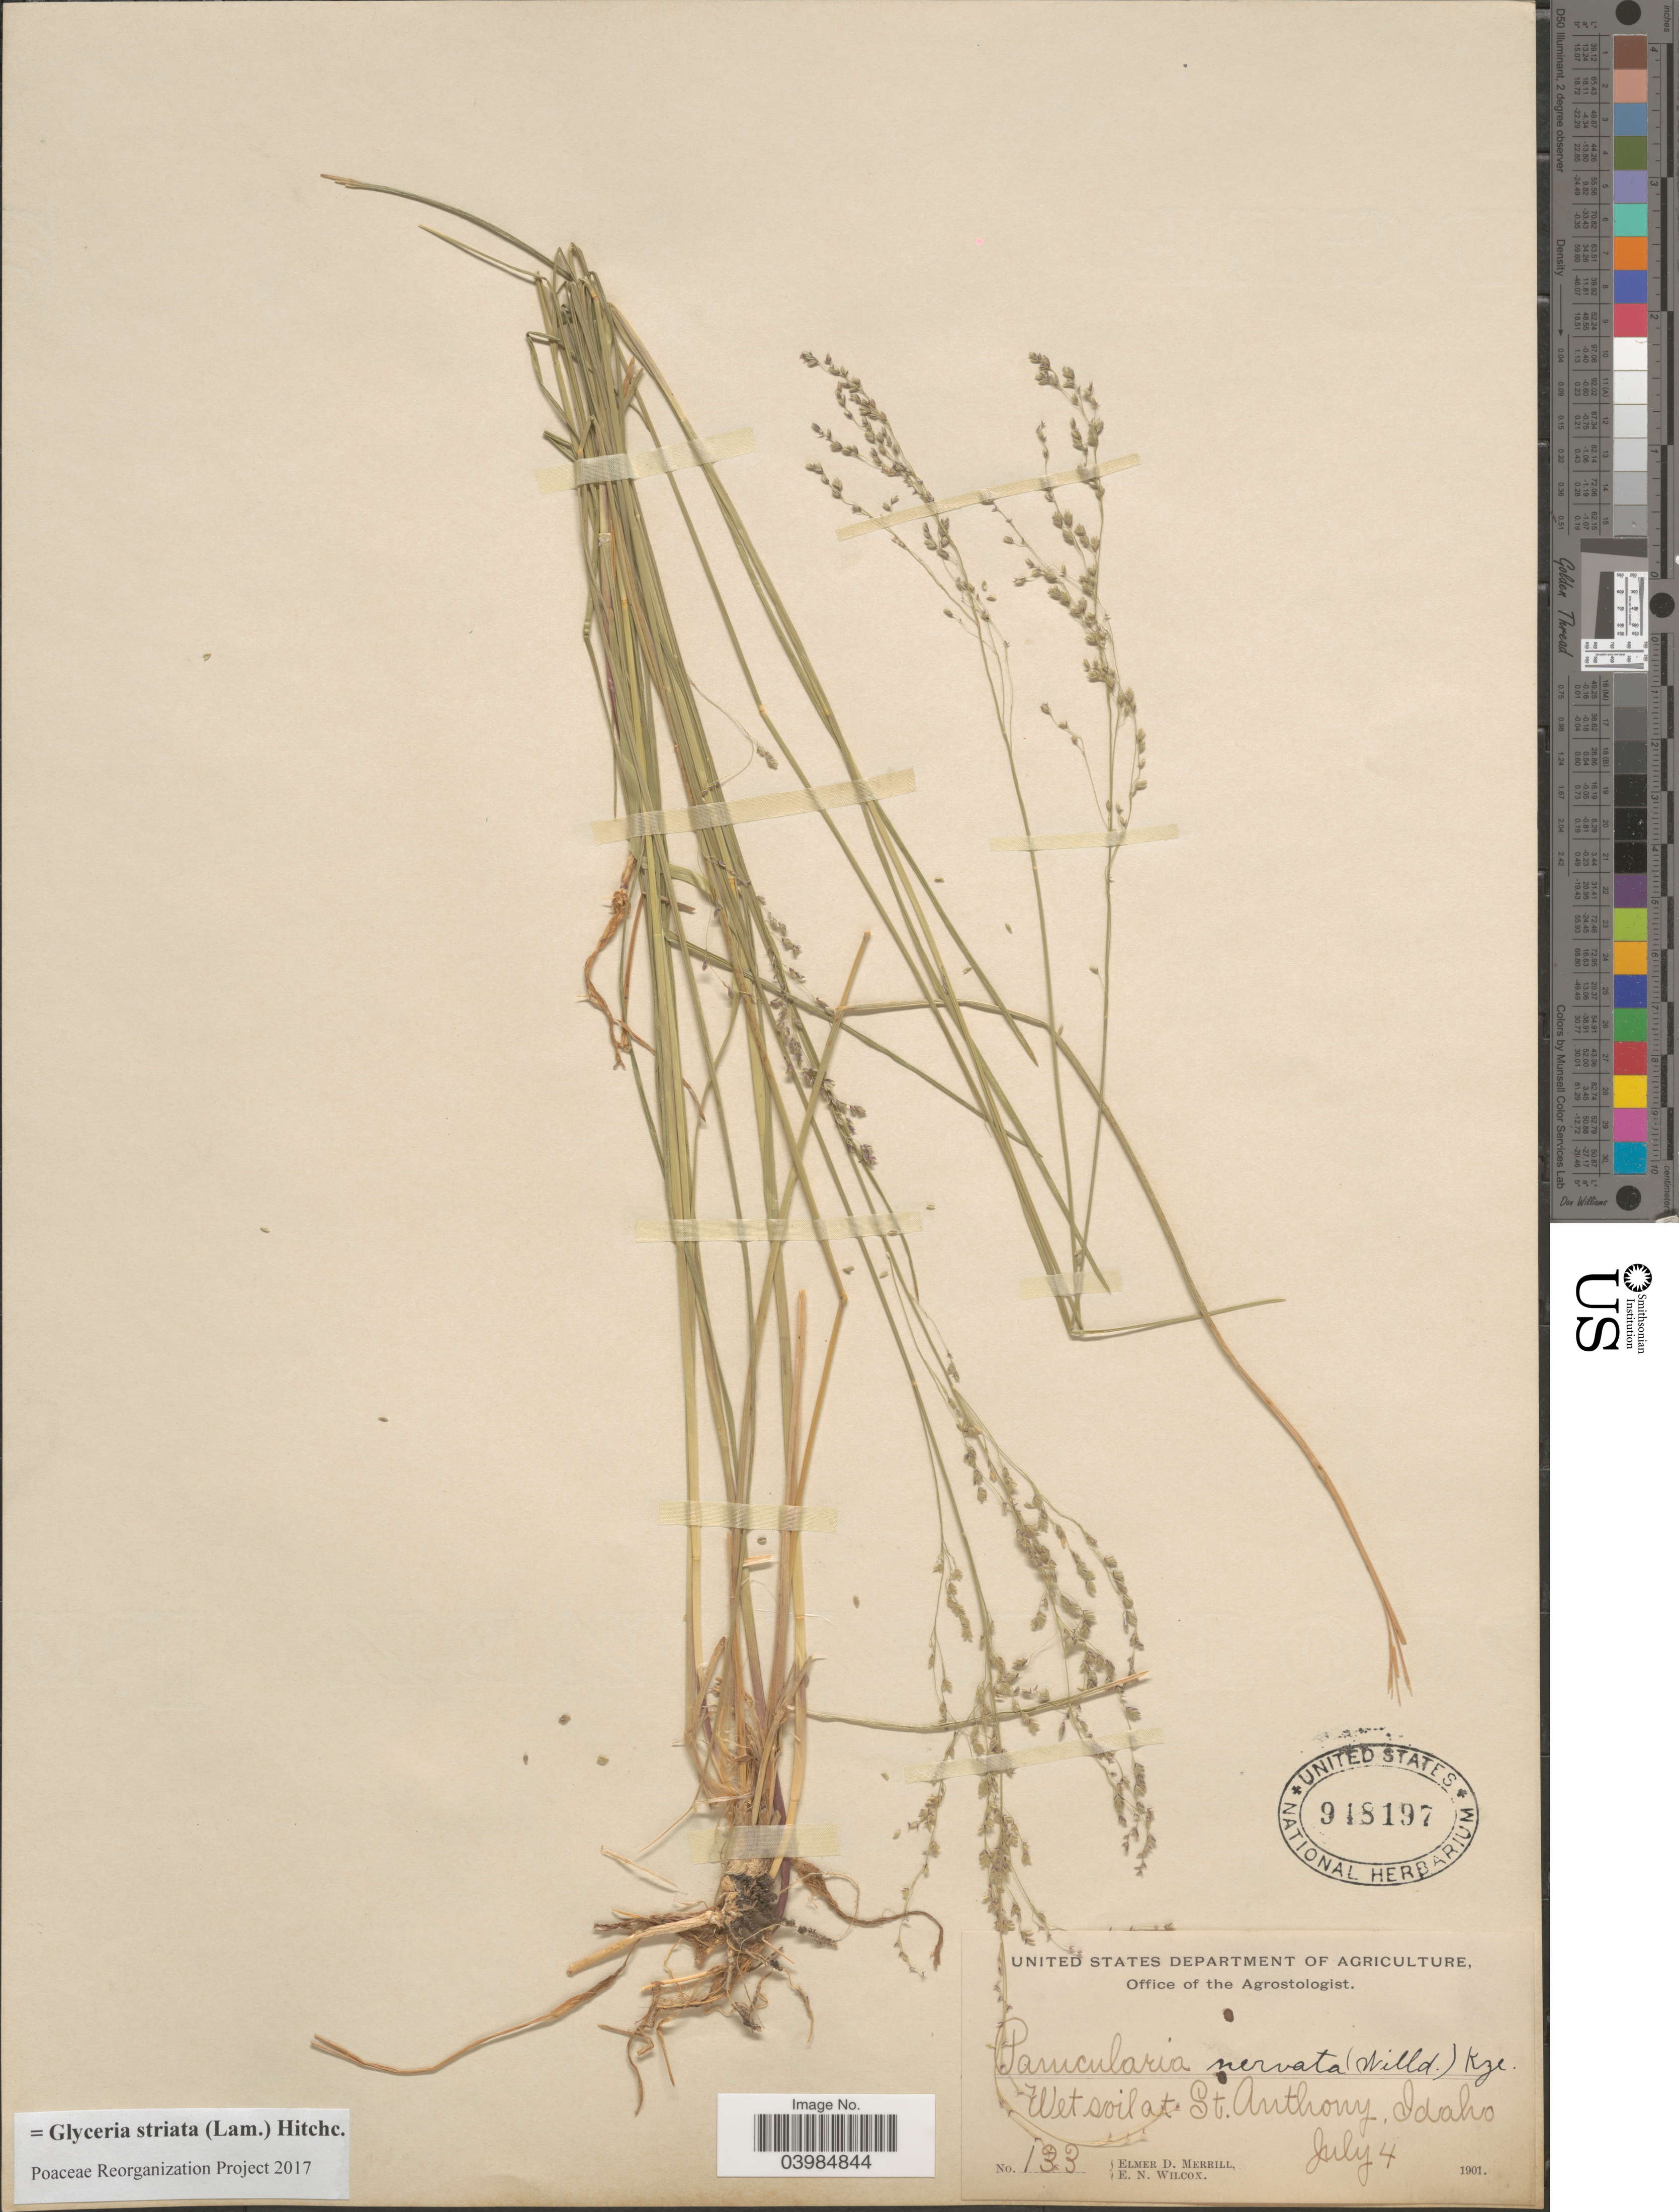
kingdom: Plantae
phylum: Tracheophyta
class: Liliopsida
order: Poales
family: Poaceae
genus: Glyceria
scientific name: Glyceria striata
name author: (Lam.) Hitchc.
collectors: E. D. Merrill & E. Wilcox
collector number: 133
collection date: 1901-07-04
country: United States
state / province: Idaho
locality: Wet soil at St. Anthony.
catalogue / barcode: US 948197